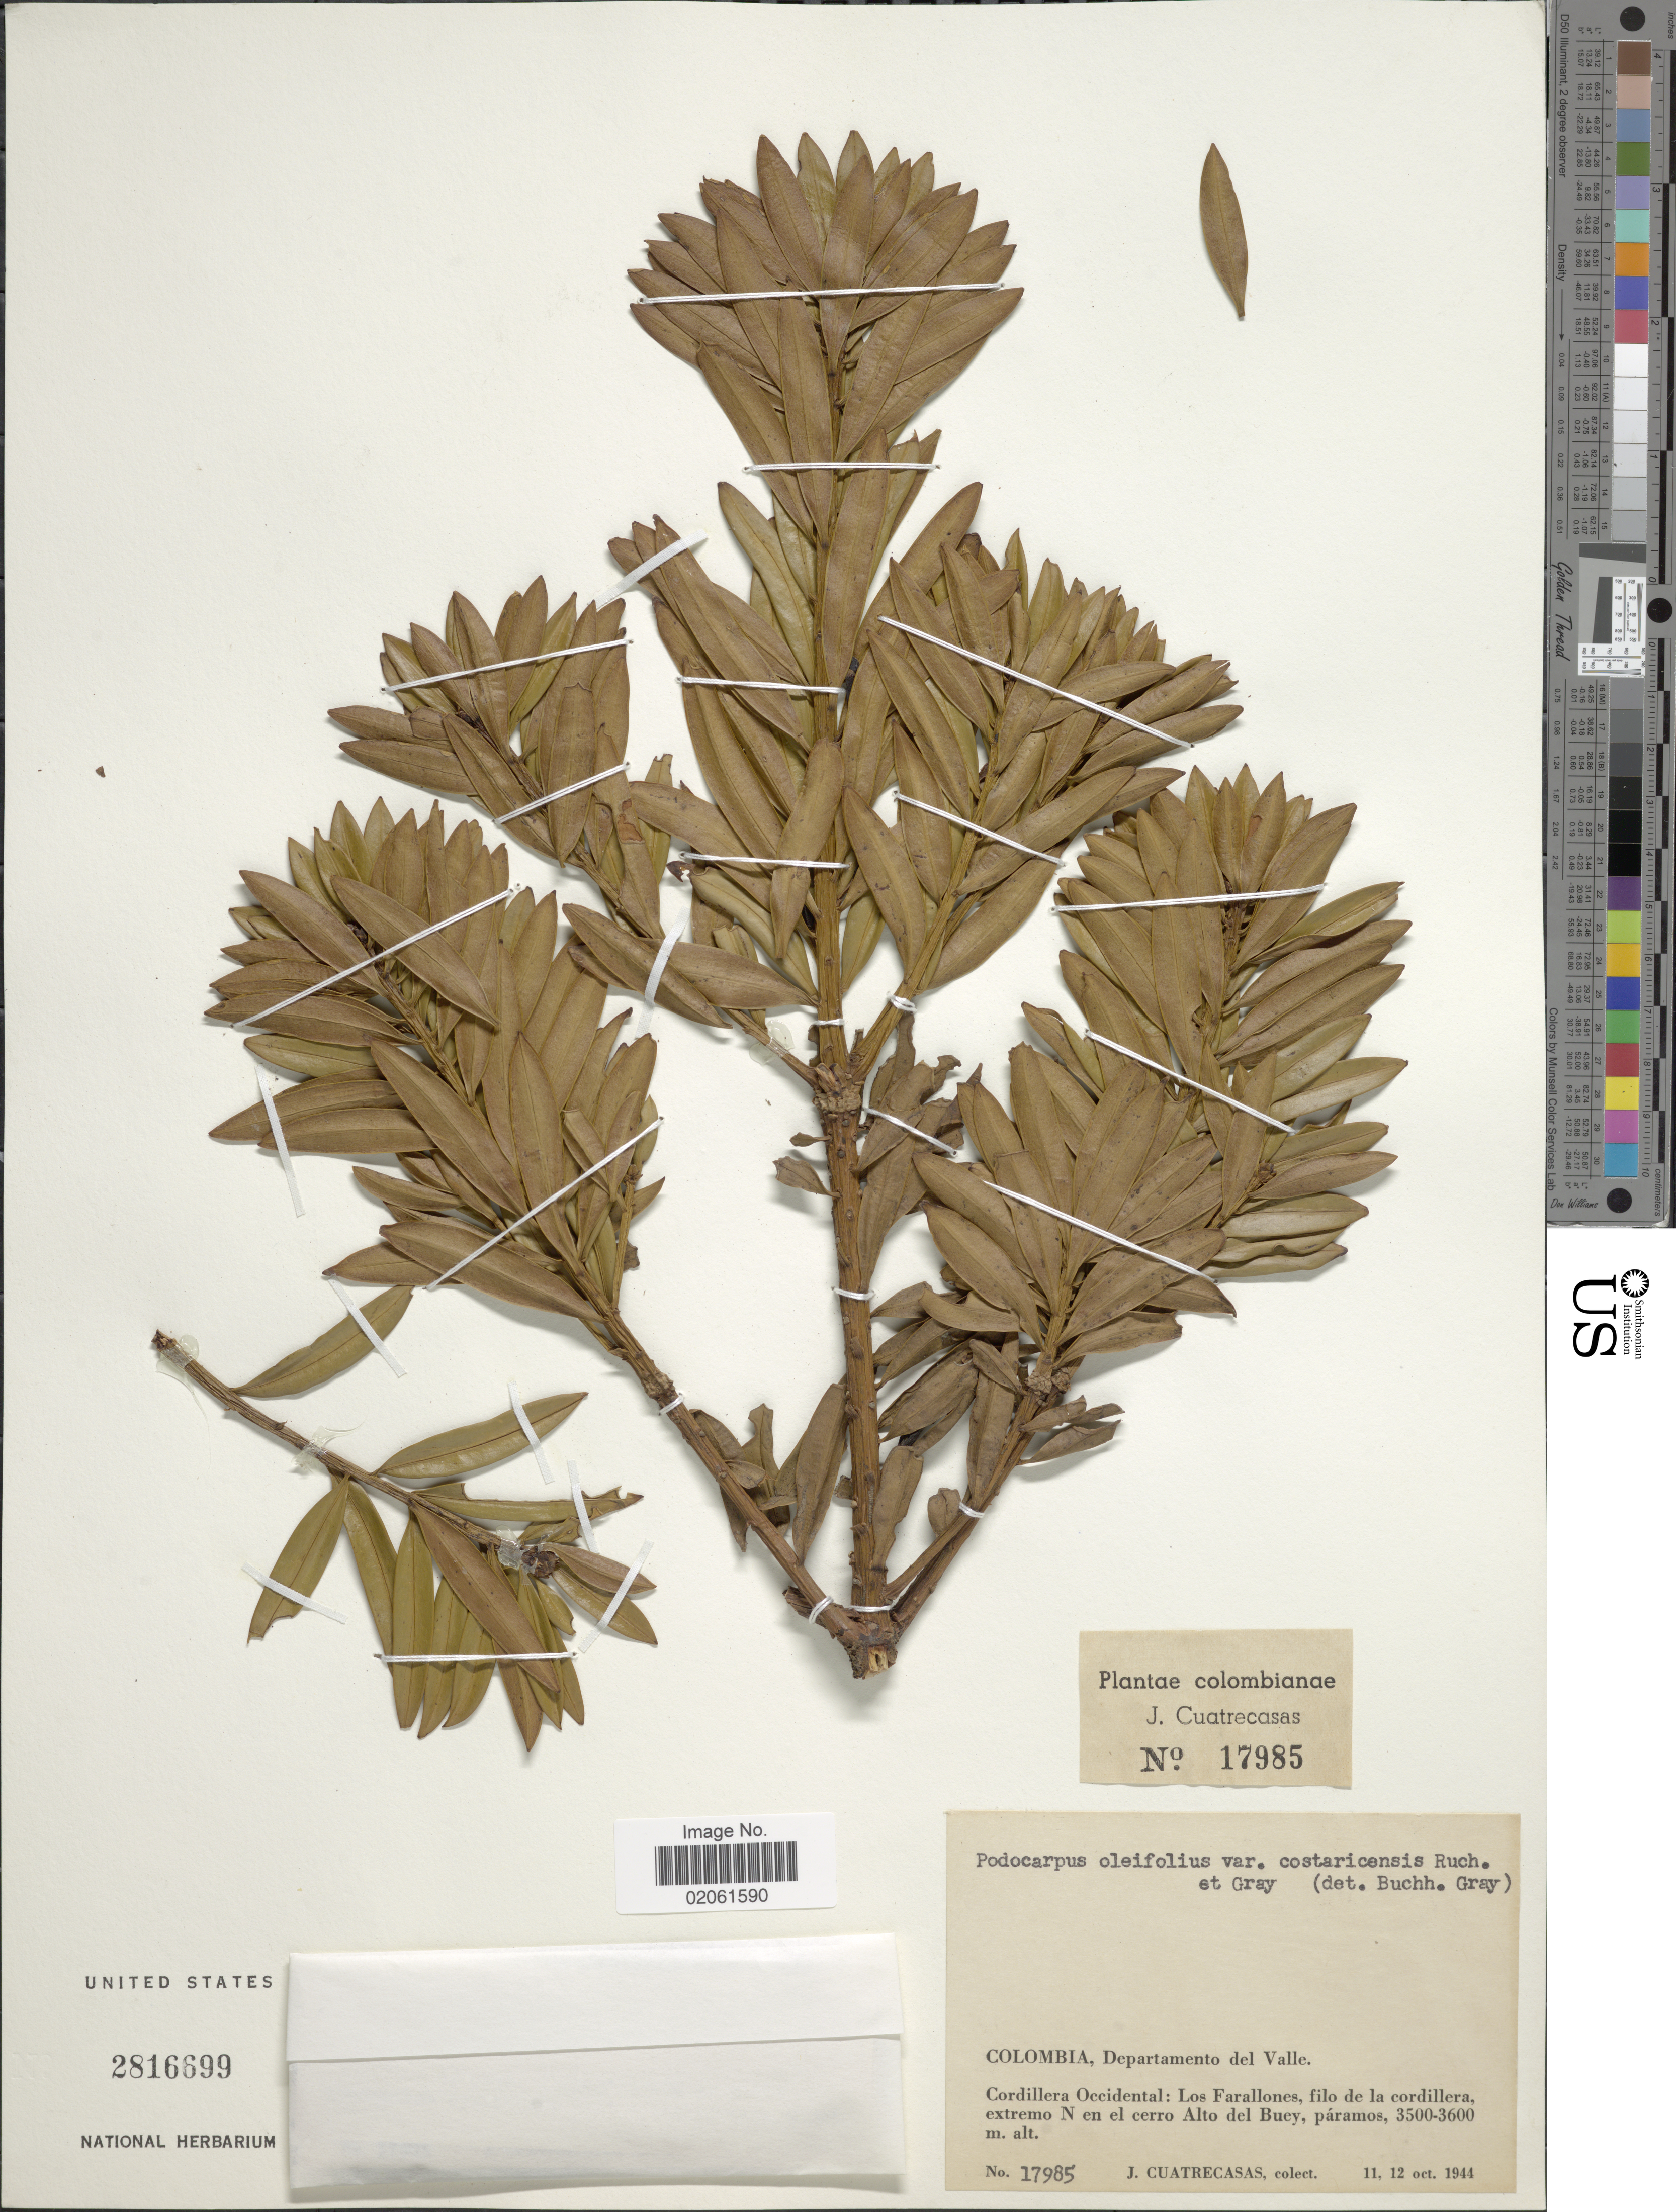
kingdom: Plantae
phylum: Tracheophyta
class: Pinopsida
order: Pinales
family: Podocarpaceae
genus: Podocarpus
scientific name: Podocarpus oleifolius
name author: D. Don ex Lamb.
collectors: J. Cuatrecasas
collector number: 17985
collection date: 1944-10-11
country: Colombia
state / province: Valle del Cauca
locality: Colombia, Departamento del Valle. Cordillera Occidental: Los Farallones, filo de la cordillera extremo N en cerro Alto del Buey.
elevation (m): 3500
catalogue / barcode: US 2816699